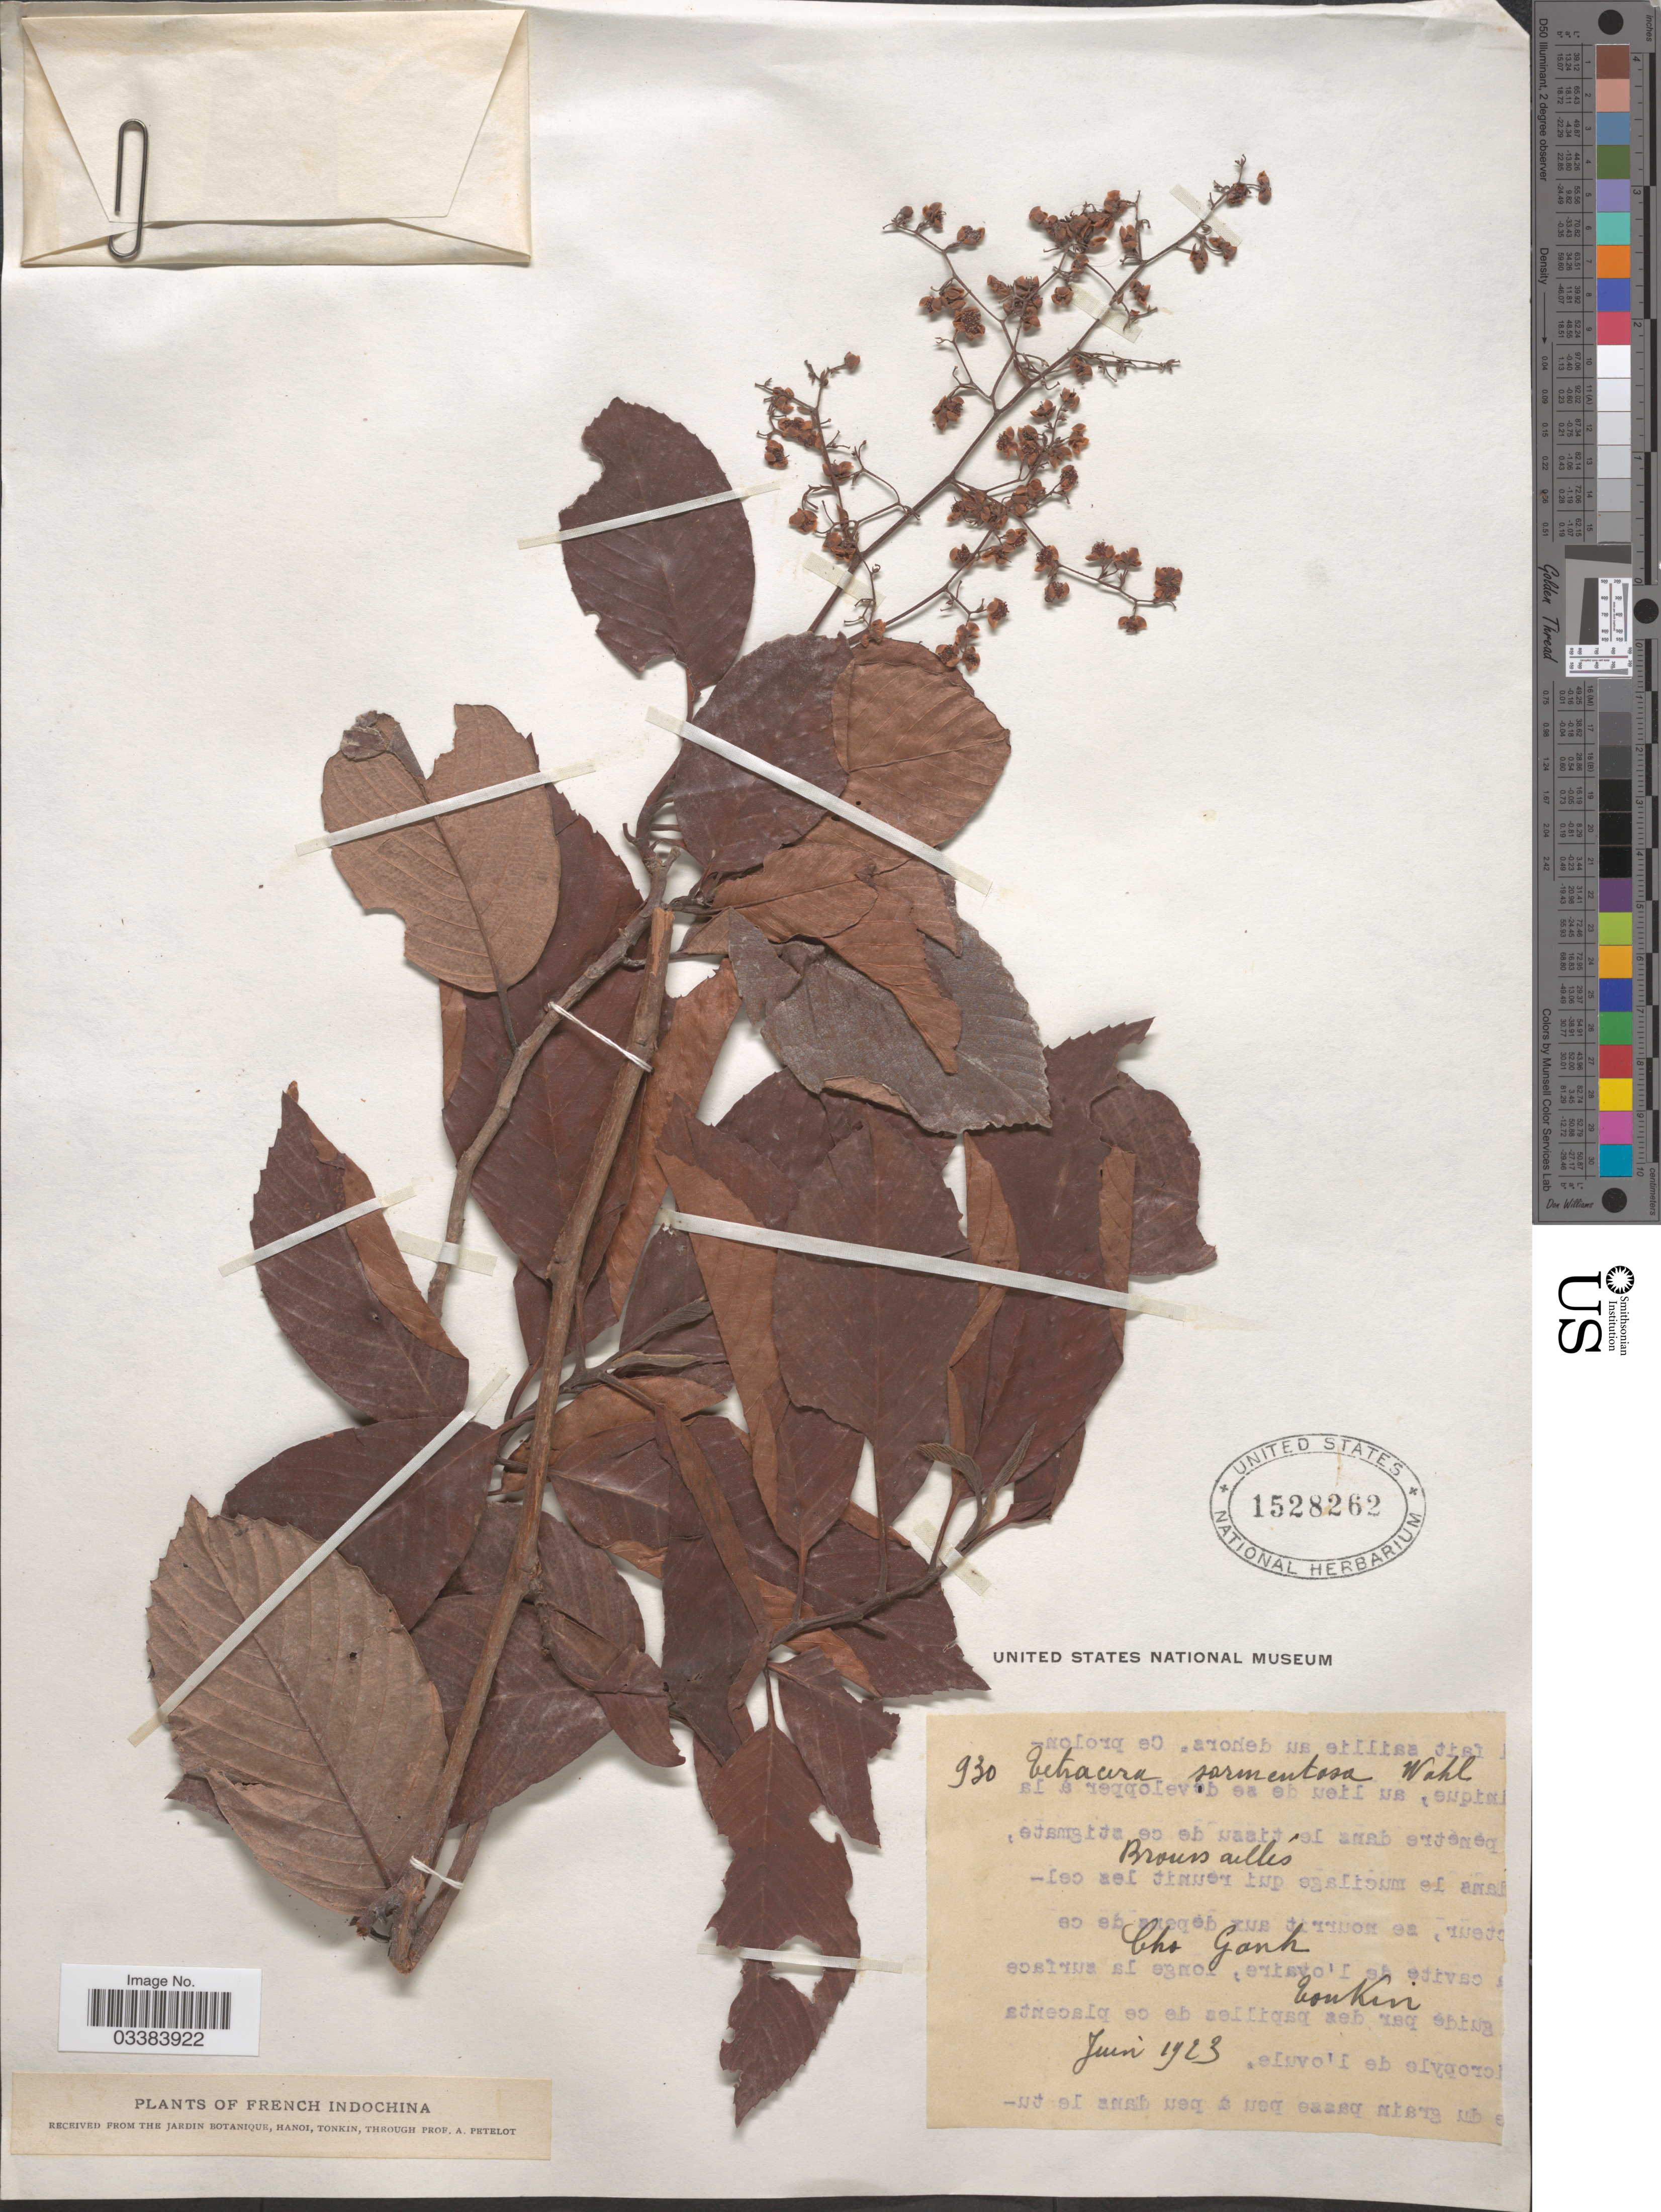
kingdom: Plantae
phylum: Tracheophyta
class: Magnoliopsida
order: Dilleniales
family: Dilleniaceae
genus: Tetracera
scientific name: Tetracera sarmentosa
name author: (L.) Vahl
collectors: A. Petelot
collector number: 930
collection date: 1923-06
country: Vietnam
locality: French Indochina. Cho Ganh.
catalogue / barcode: US 1528262